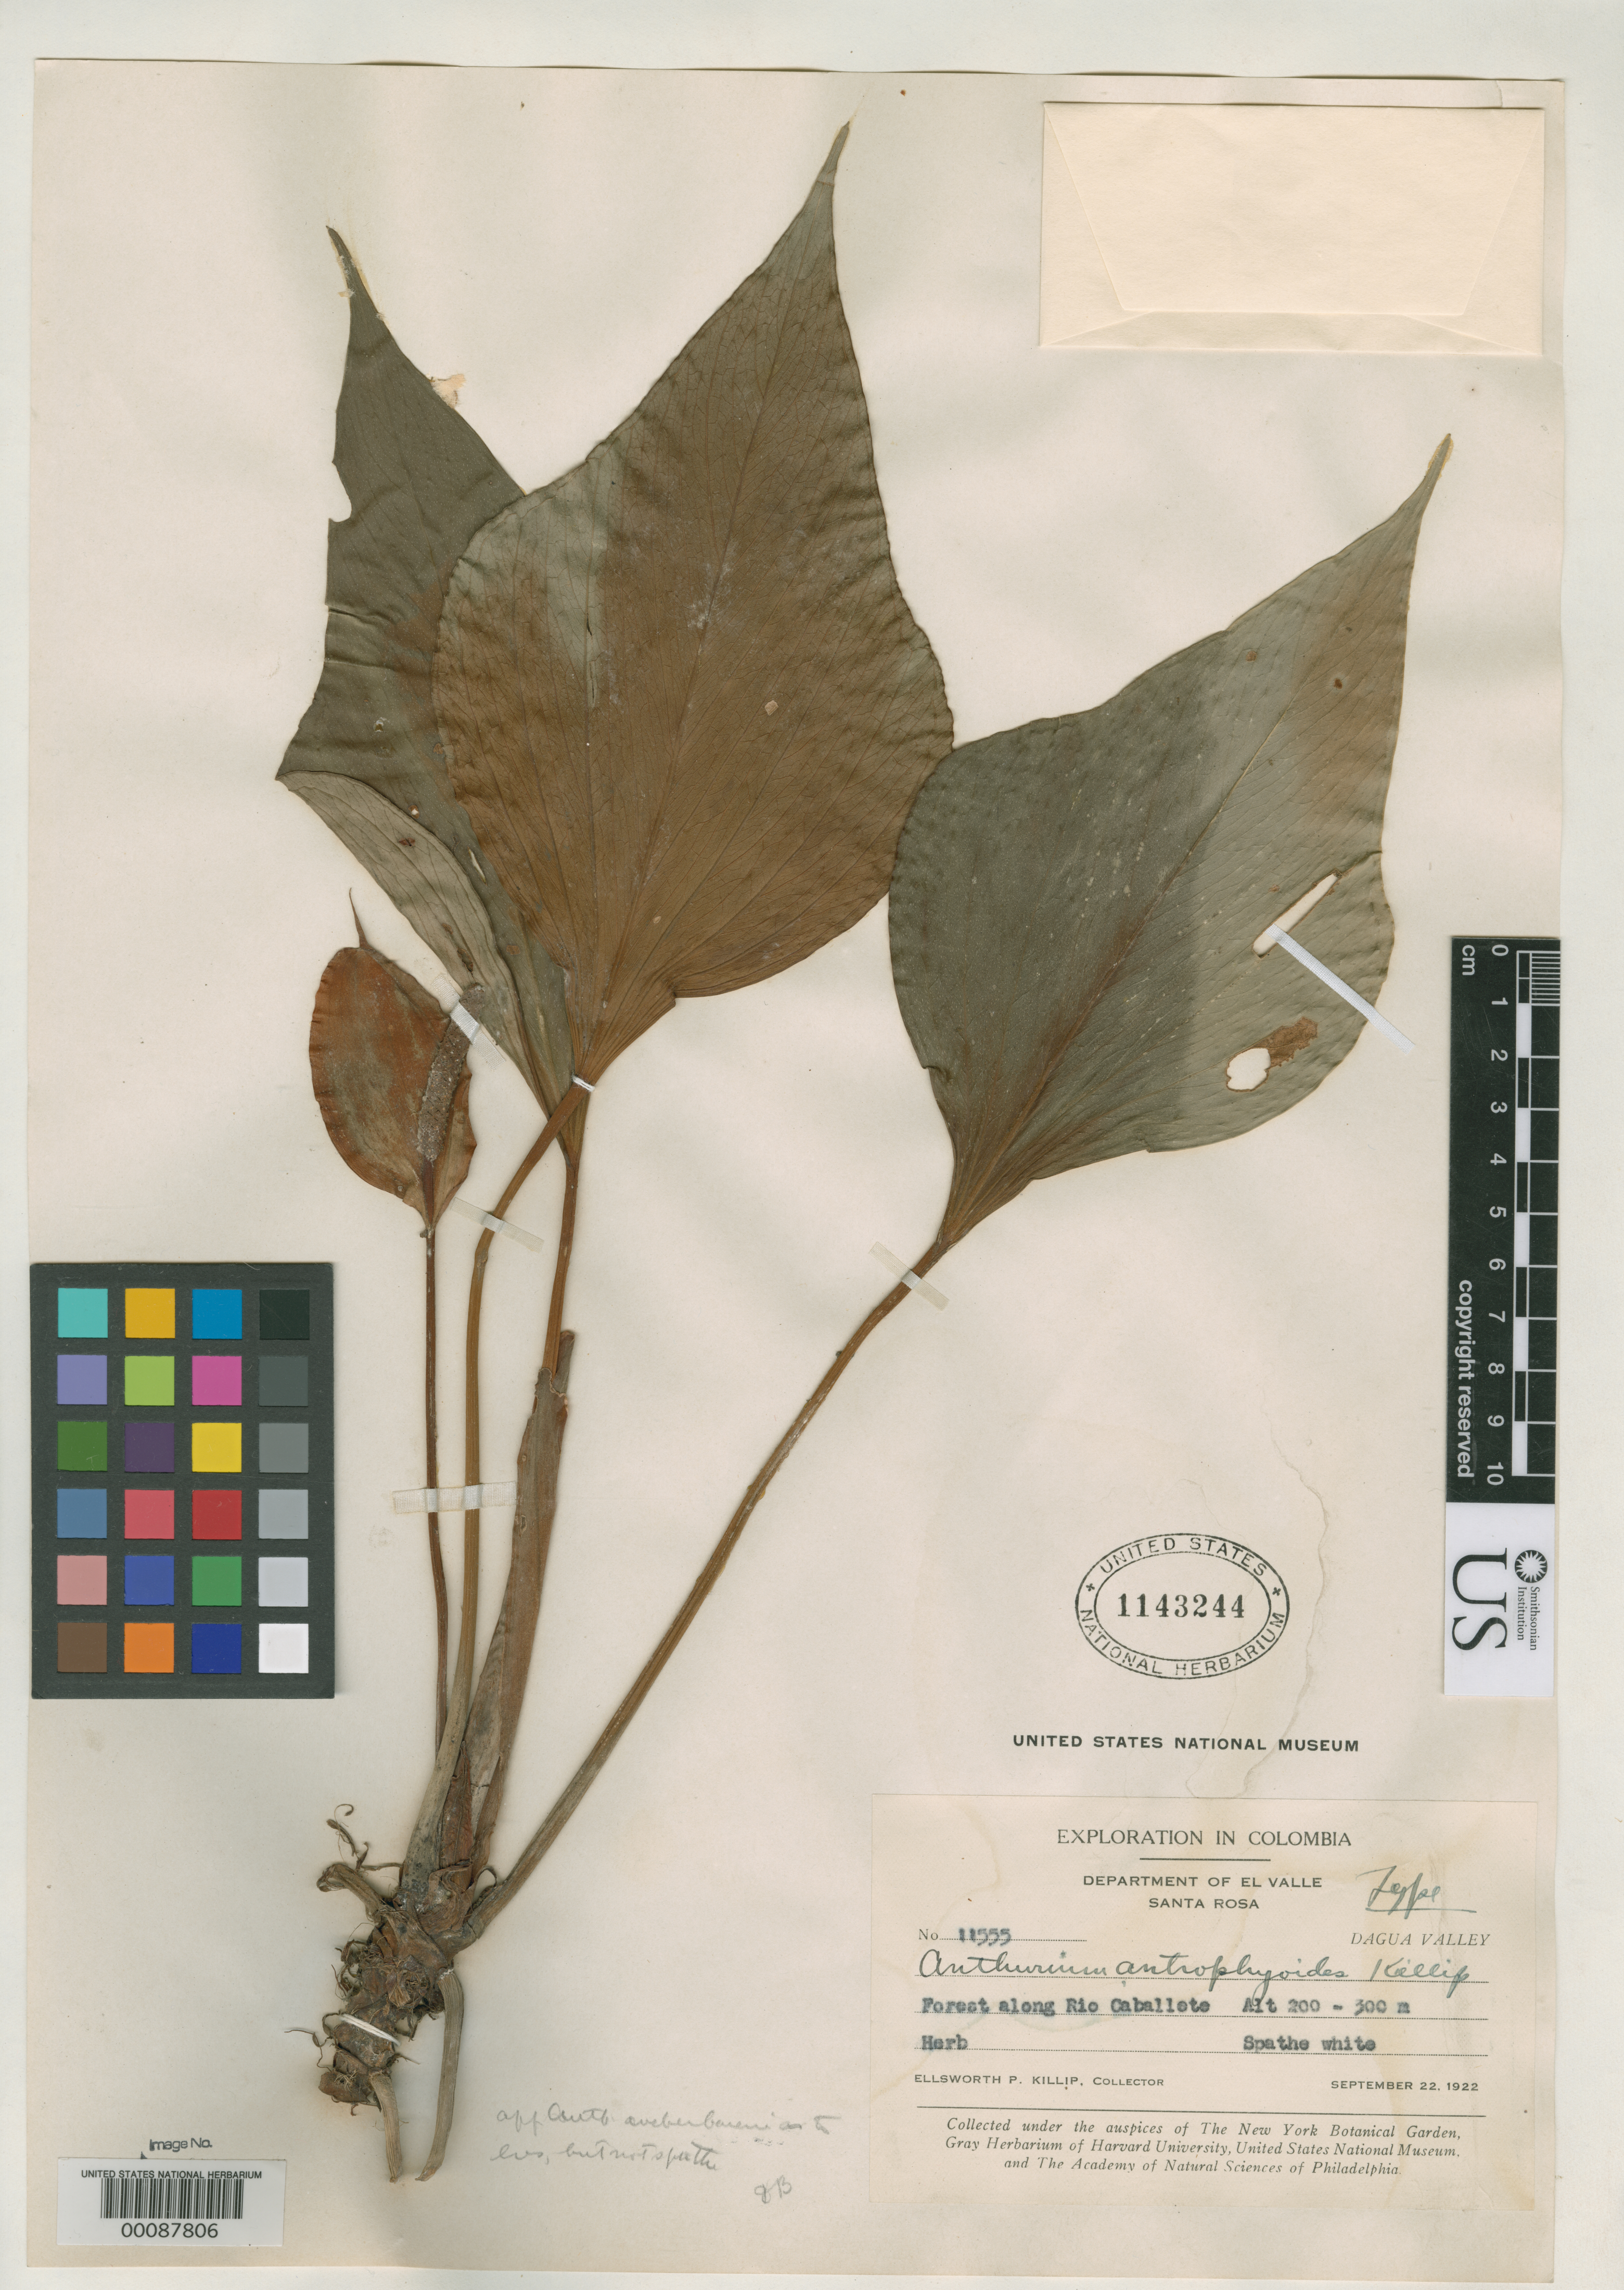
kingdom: Plantae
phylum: Tracheophyta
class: Liliopsida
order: Alismatales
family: Araceae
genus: Anthurium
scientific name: Anthurium antrophyoides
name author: Killip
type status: Holotype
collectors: E. P. Killip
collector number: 11555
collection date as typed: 22 Sep 1922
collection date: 1922-09-22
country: Colombia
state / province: Valle del Cauca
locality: Rio Caballete, near junction with Rio Dagua at Santa Rosa.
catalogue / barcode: US 1143244